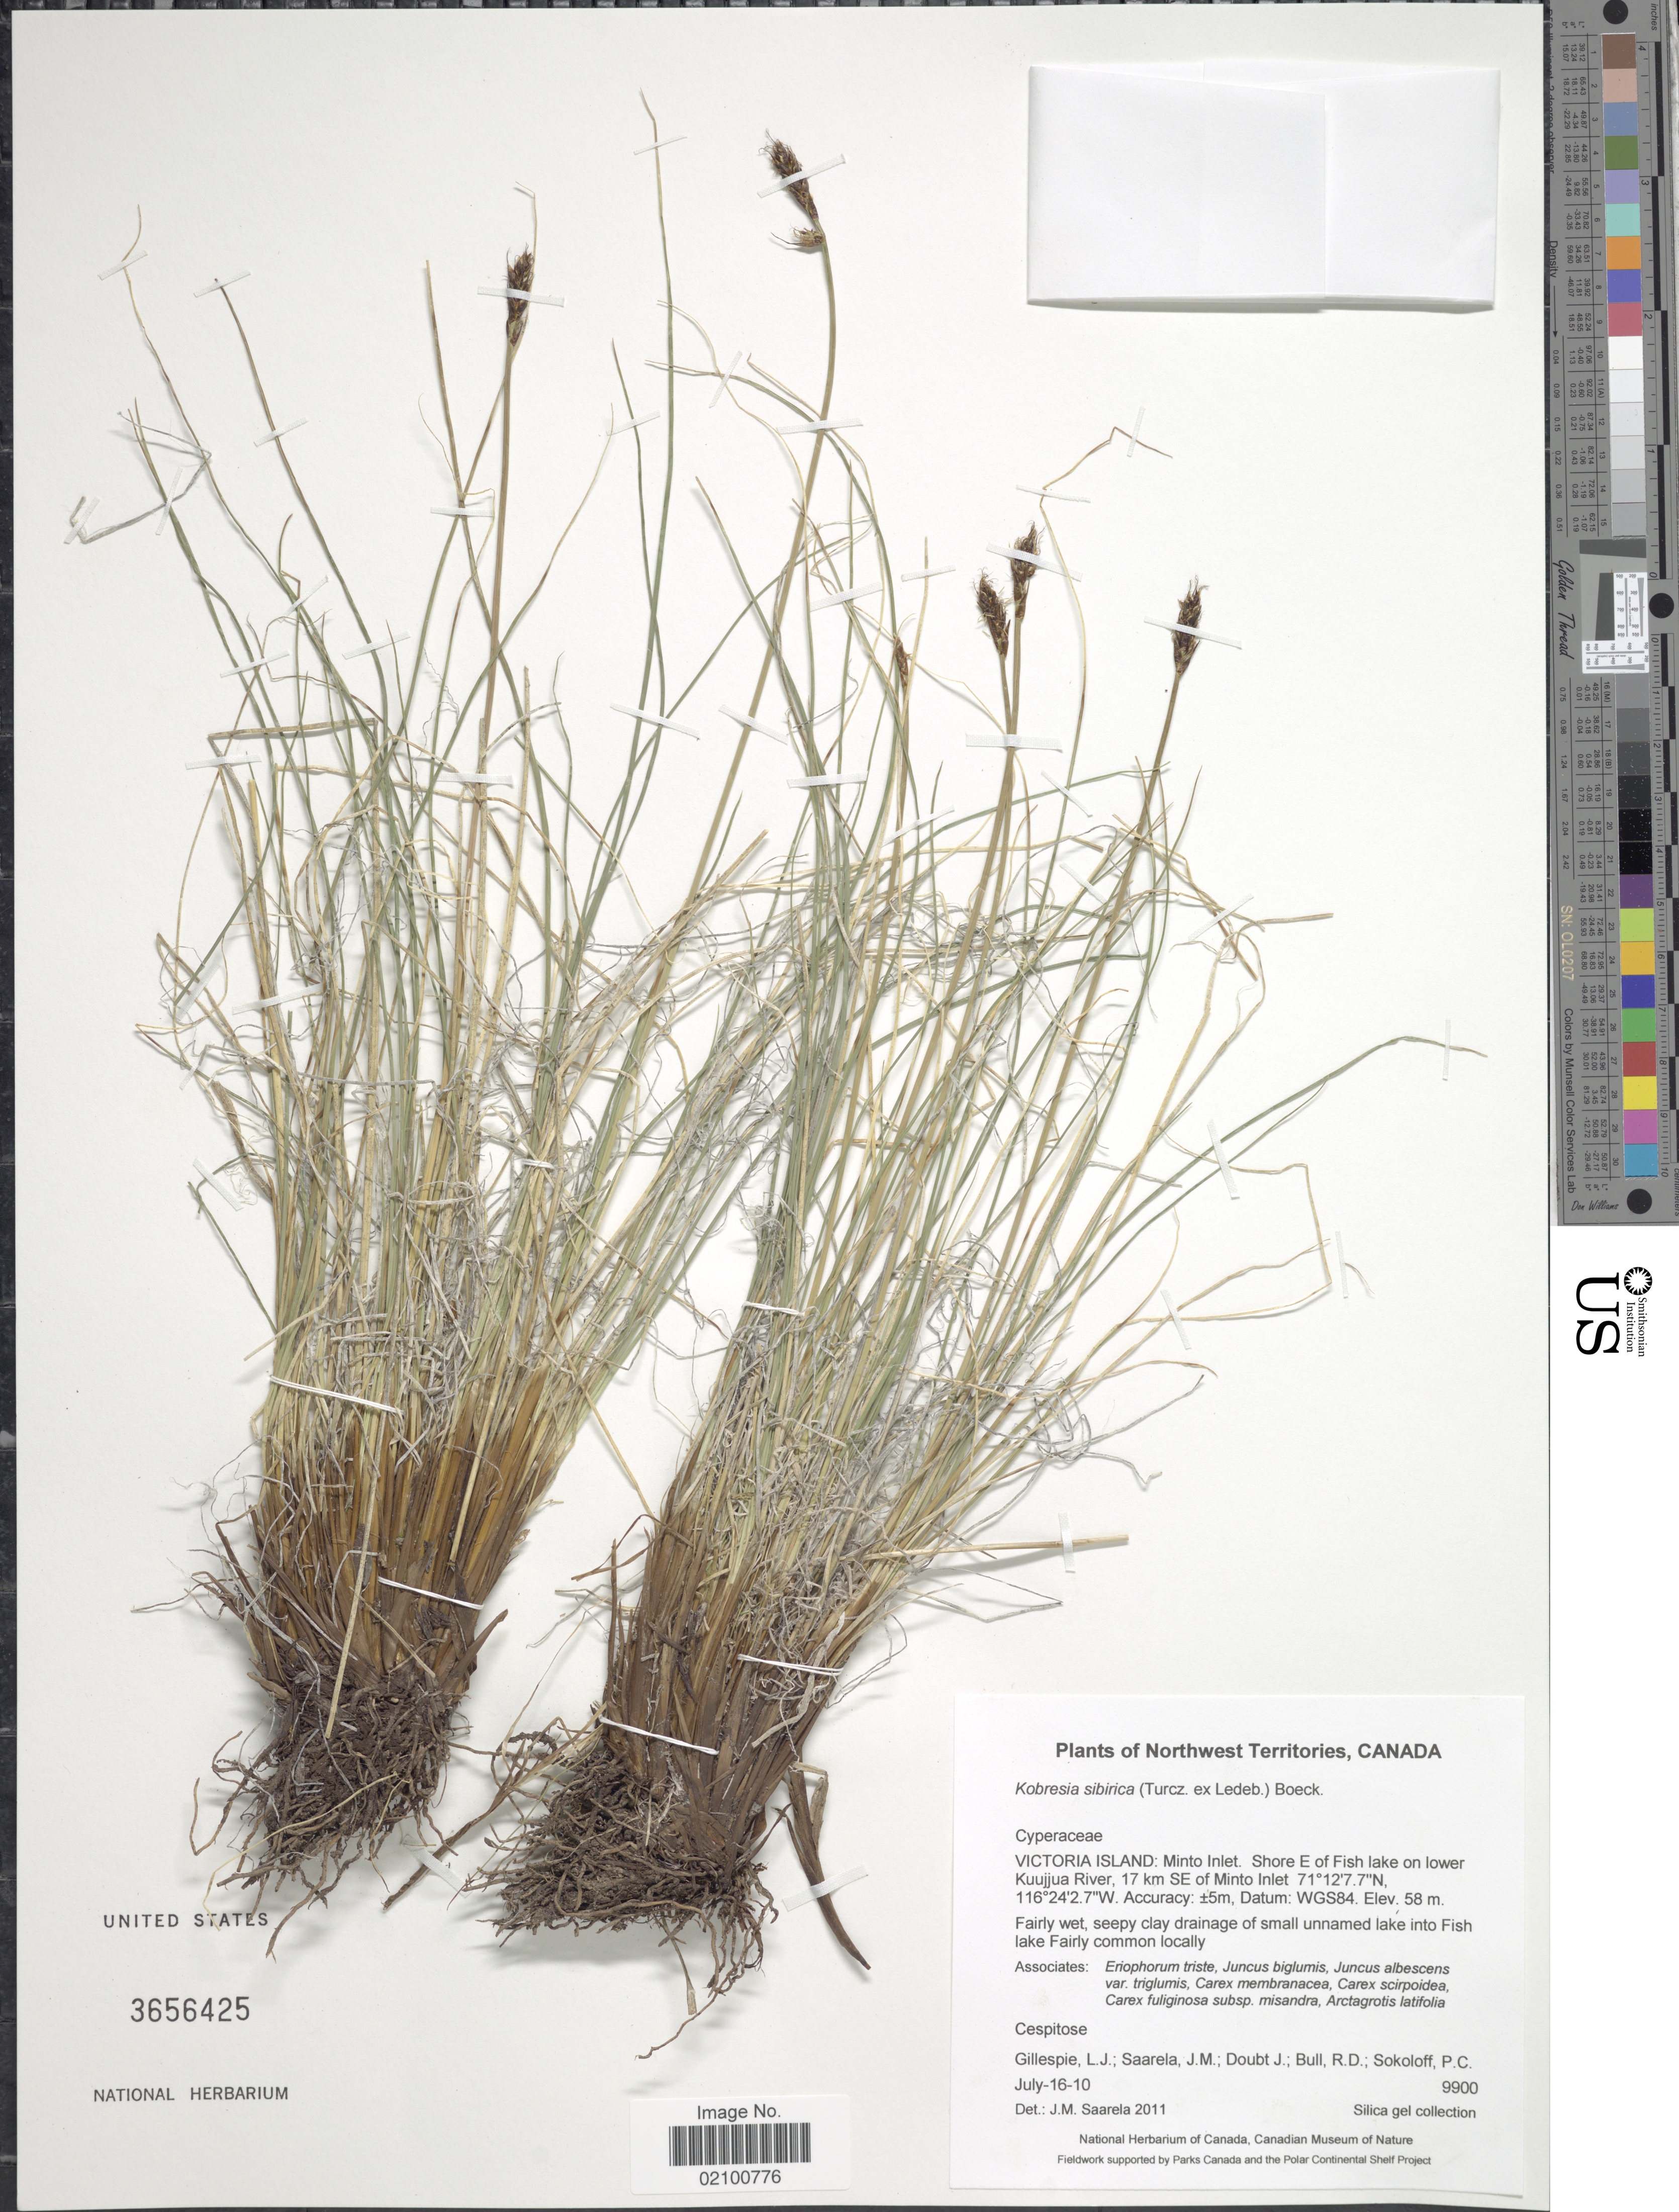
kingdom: Plantae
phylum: Tracheophyta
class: Liliopsida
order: Poales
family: Cyperaceae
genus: Carex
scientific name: Carex borealipolaris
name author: S.R. Zhang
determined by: Strong, M. T., (US), Smithsonian Institution - National Museum of Natural History (UNITED STATES)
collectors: L. Gillespie, J. Saarela, J. Doubt, R. Bull & P. Sokoloff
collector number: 9900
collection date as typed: Transcribed d/m/y: 16/7/10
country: Canada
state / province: Northwest Territories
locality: Victoria Island, Minto Inlet, shore E of Fish Lake on lower Kuujjua River, 17 km SE of Minto Inlet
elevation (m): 58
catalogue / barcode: US 3656425